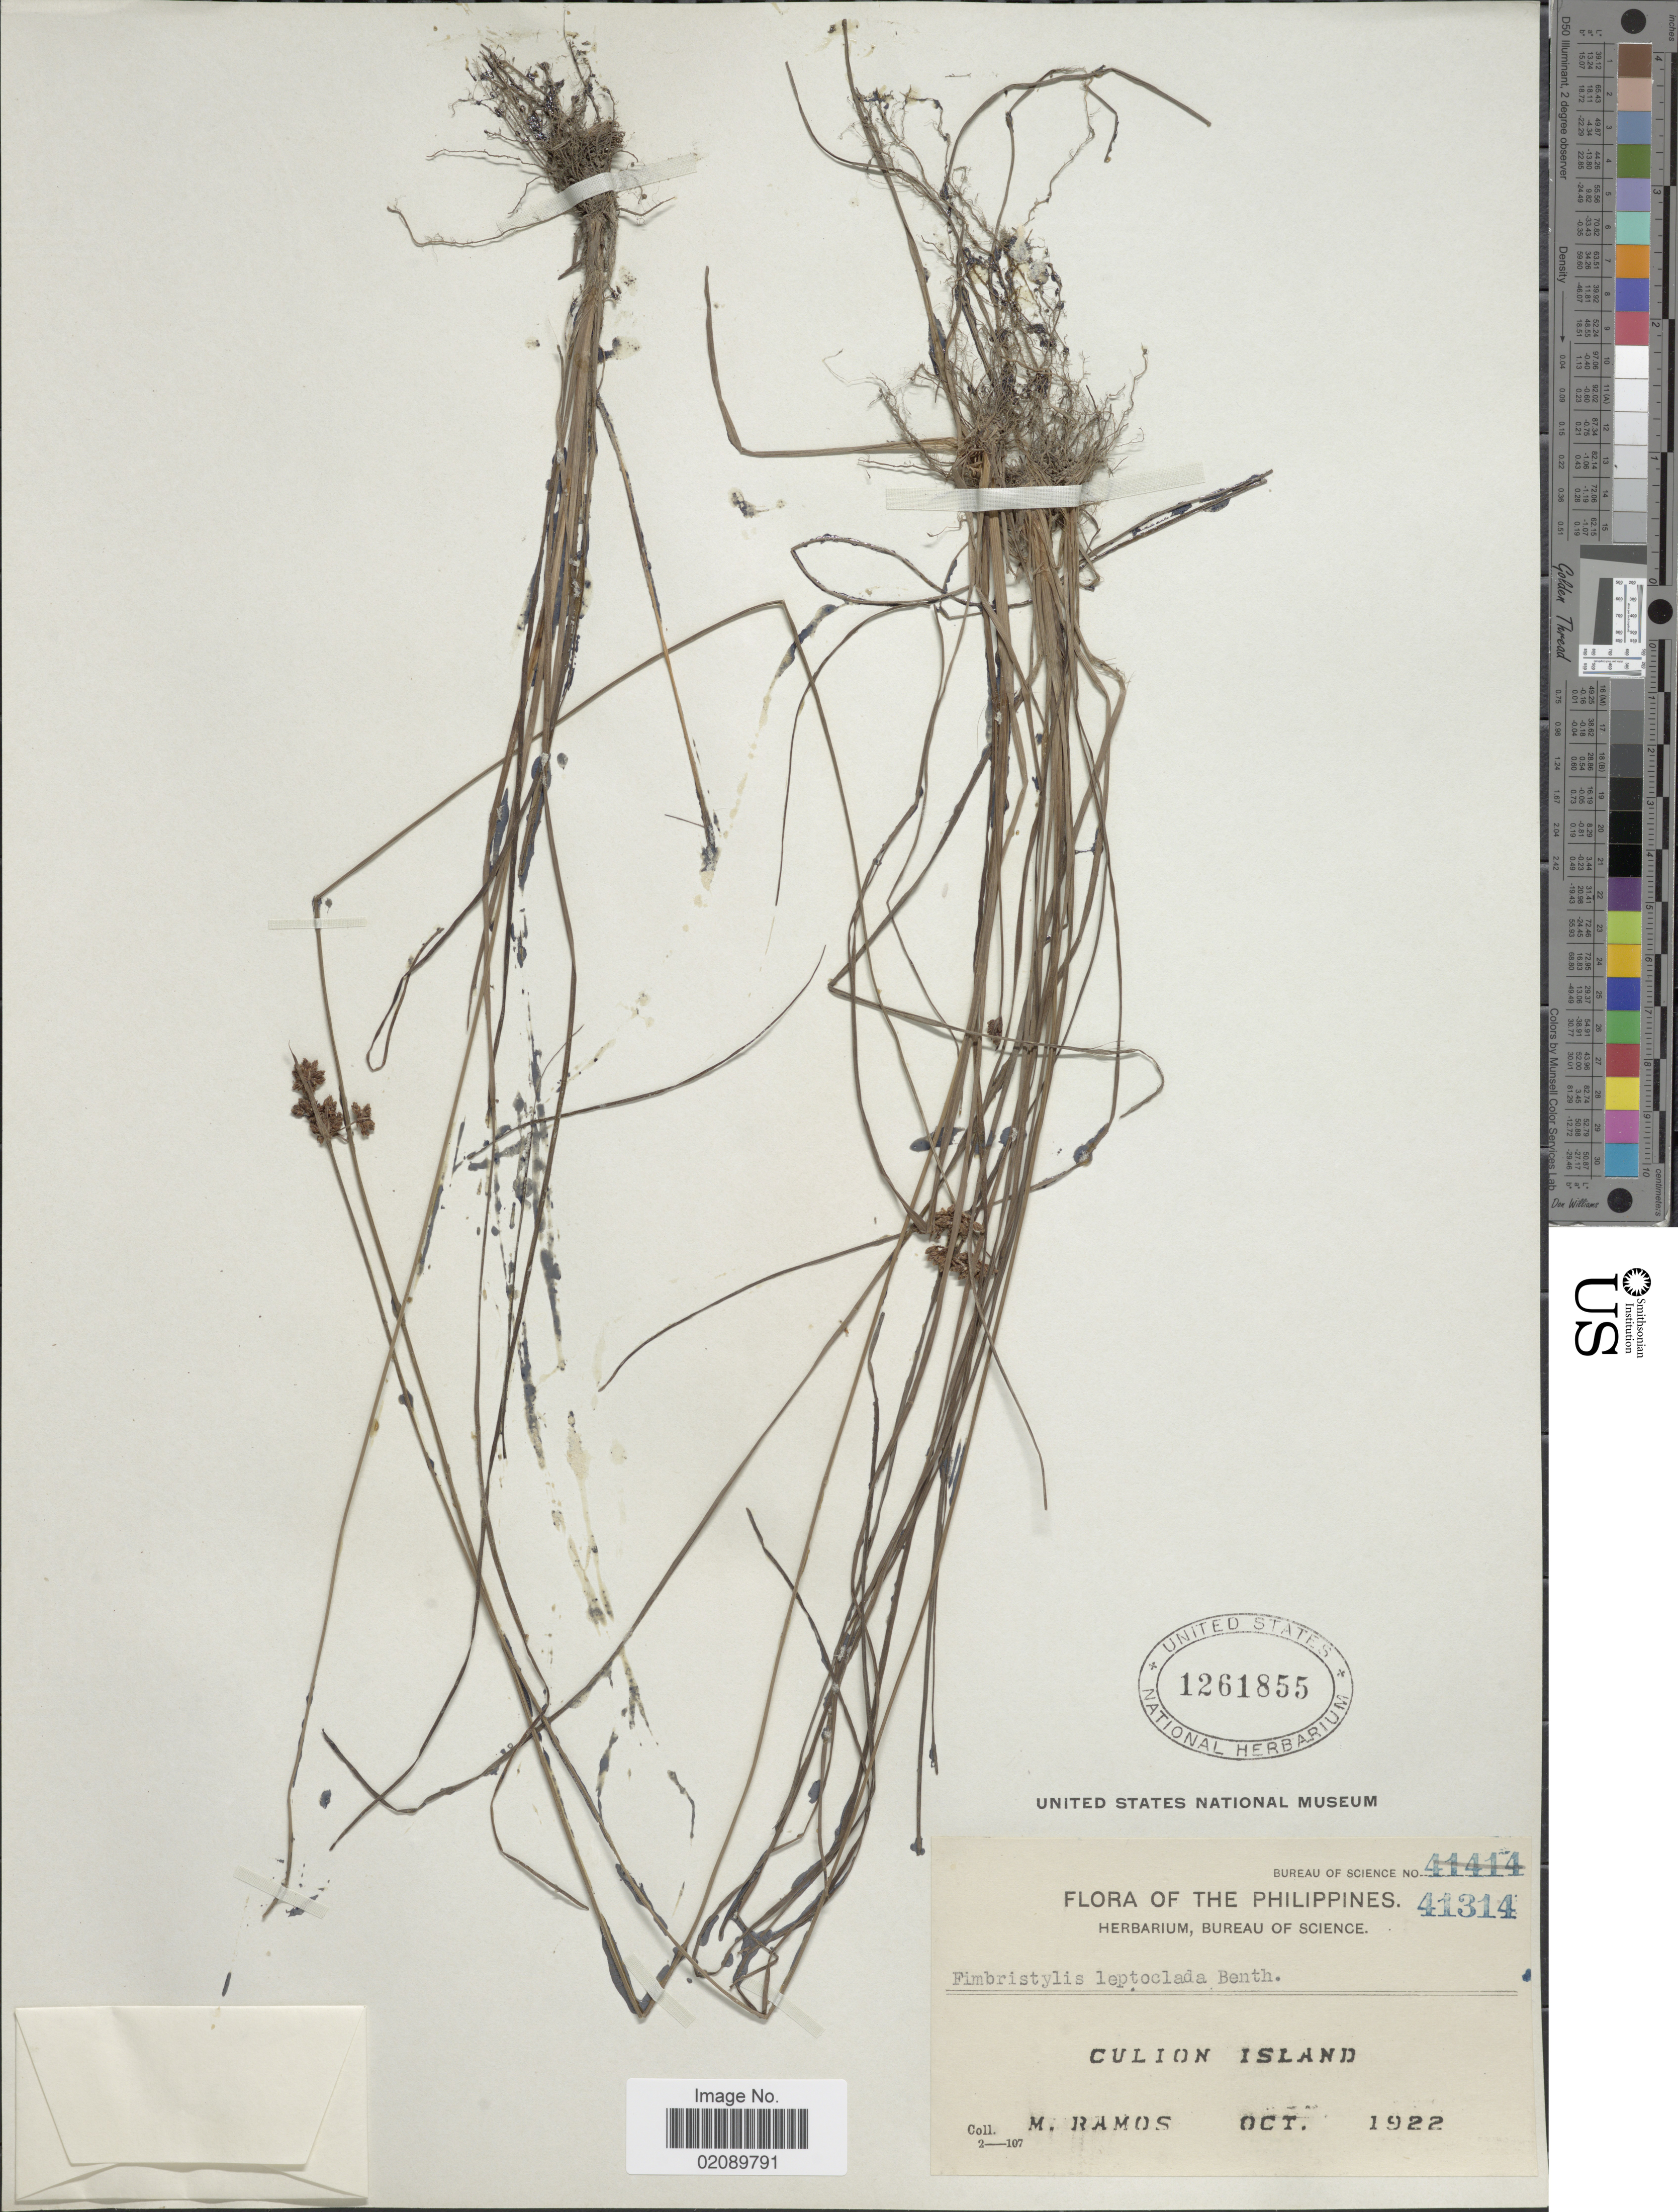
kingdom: Plantae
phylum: Tracheophyta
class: Liliopsida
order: Poales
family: Cyperaceae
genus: Fimbristylis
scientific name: Fimbristylis leptoclada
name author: Benth.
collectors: M. Ramos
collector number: Burea of Science 41314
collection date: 1922-10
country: Philippines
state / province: Mimaropa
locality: Culion Island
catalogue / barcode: US 1261855